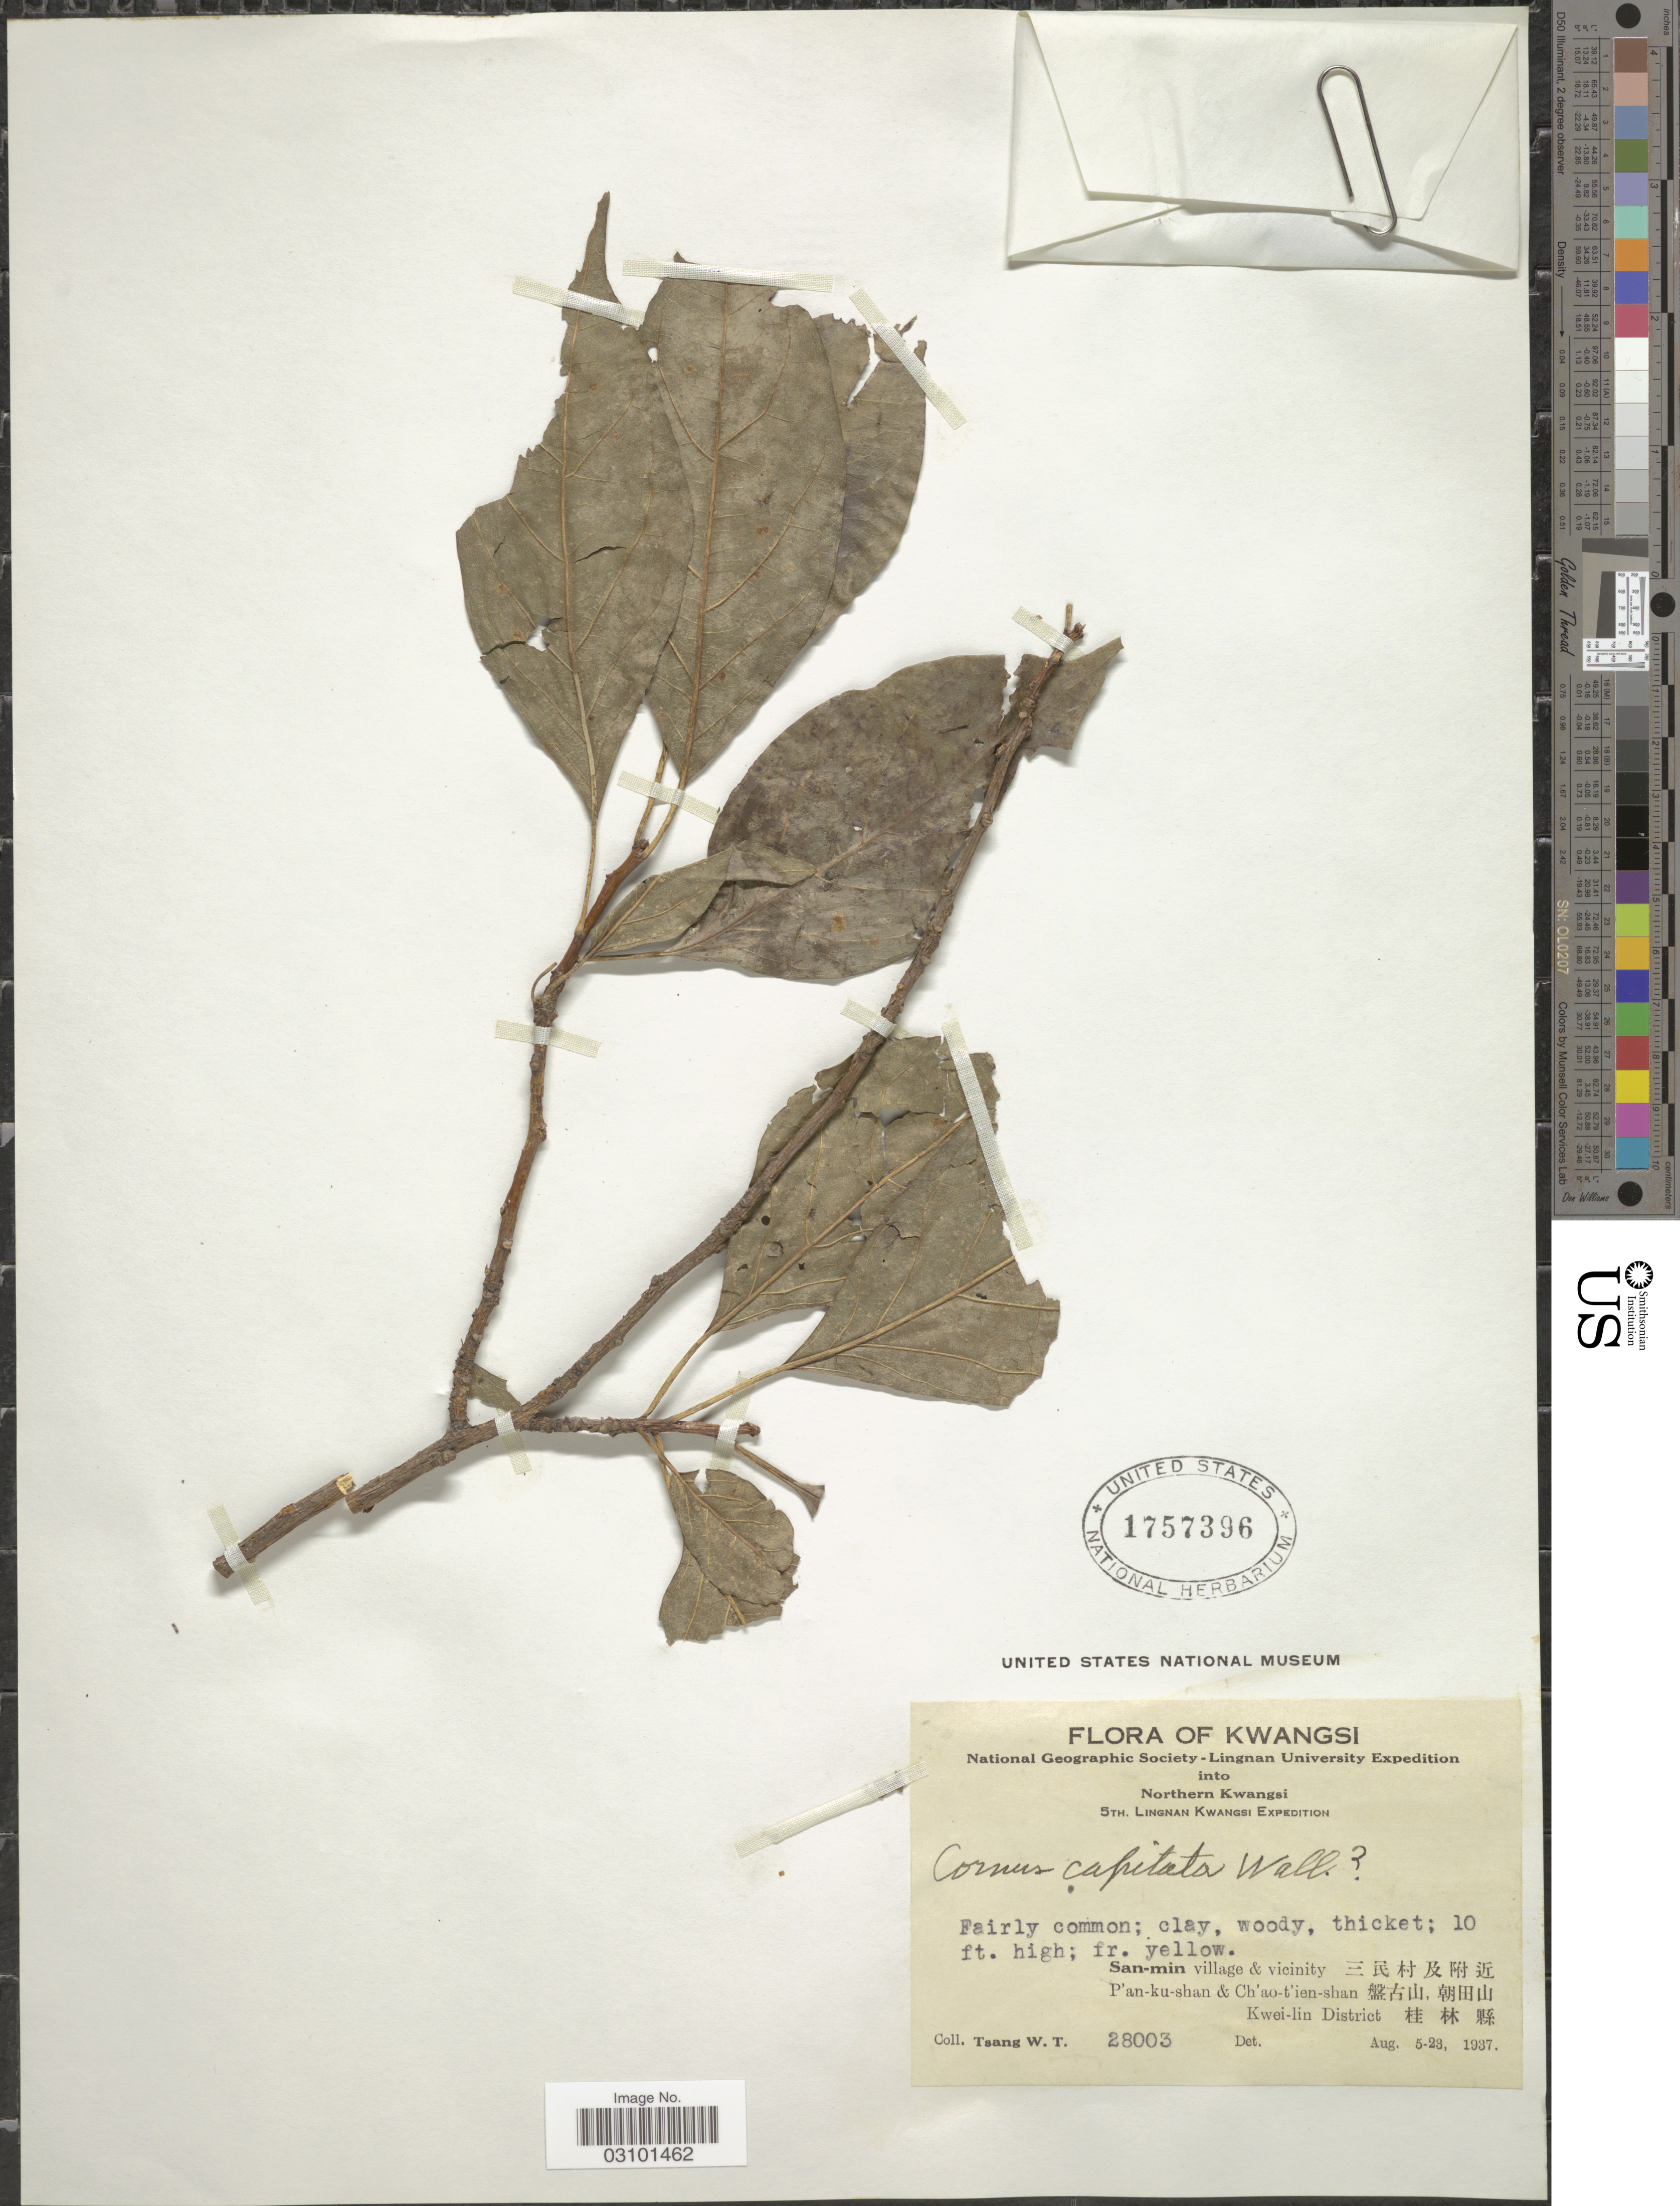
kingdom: Plantae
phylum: Tracheophyta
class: Magnoliopsida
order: Cornales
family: Cornaceae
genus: Cornus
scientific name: Cornus capitata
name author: Wall.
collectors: W. T. Tsang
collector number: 28003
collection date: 1937-08-05/1937-08-23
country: China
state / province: Guangxi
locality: Kwangsi. San-min village & vicinity X. P'an-ku-shan & Ch'ao-t'ien-shan X. Kwei-lin District X.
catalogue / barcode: US 1757396